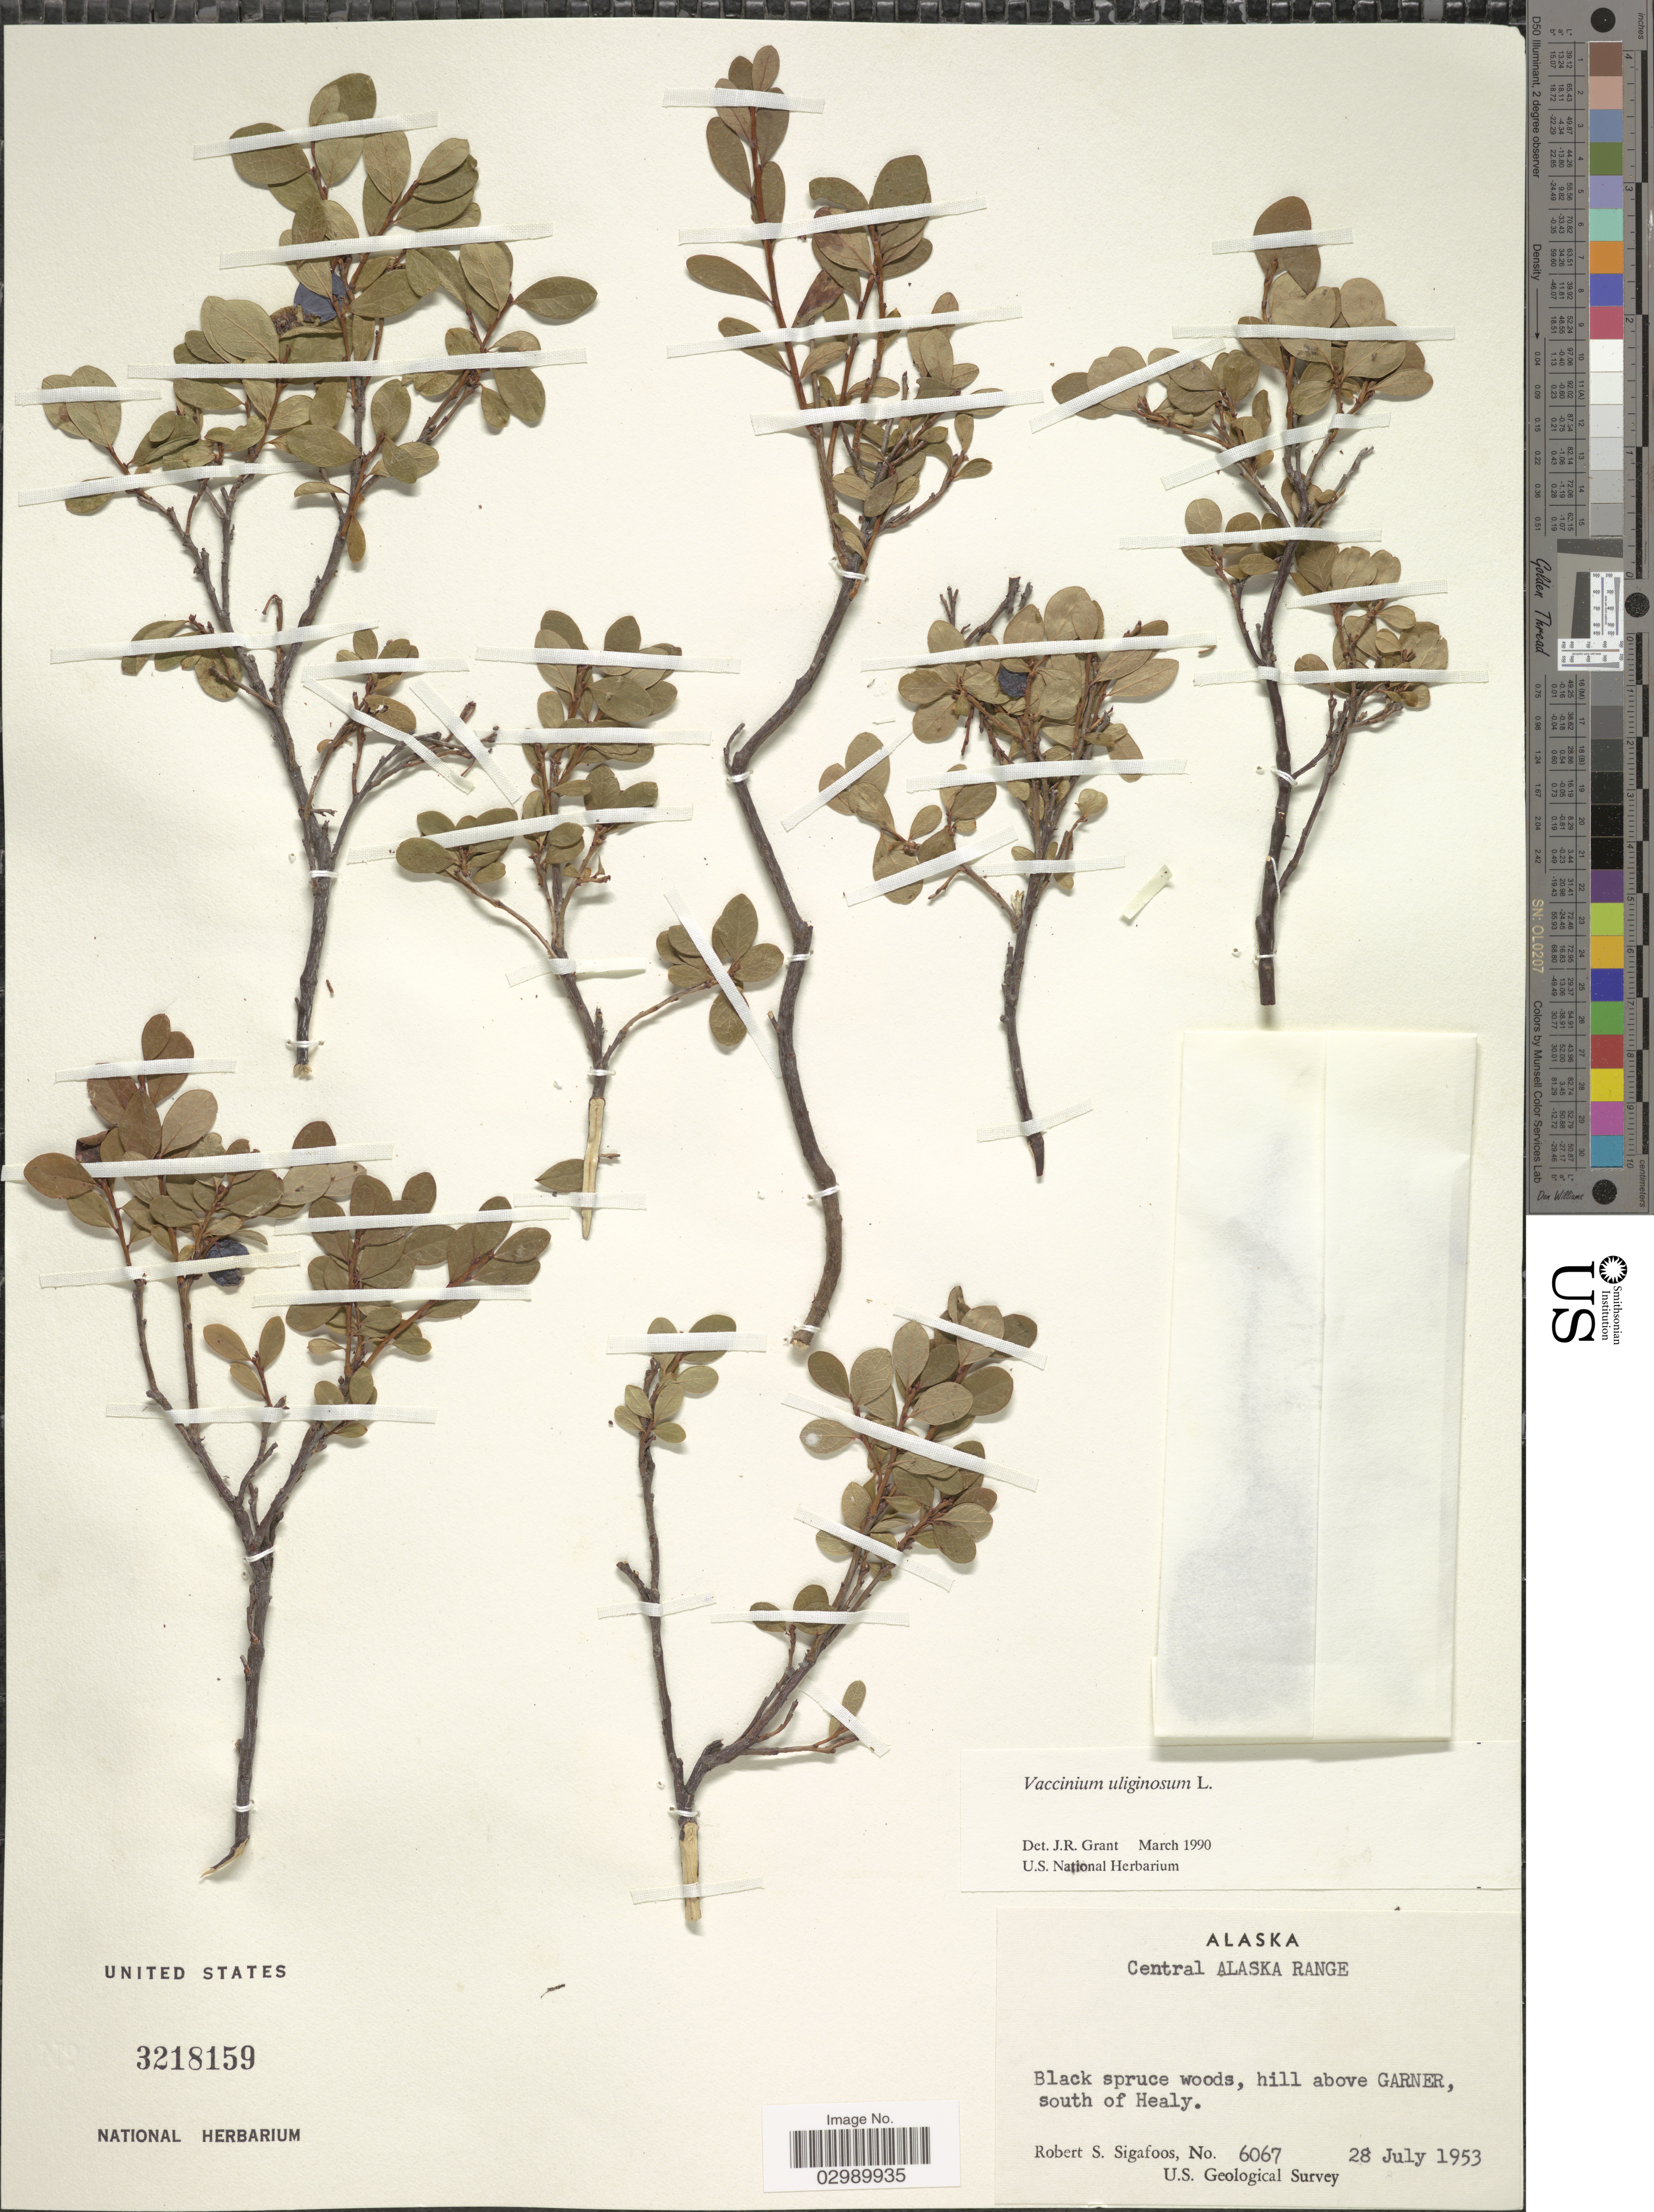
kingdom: Plantae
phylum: Tracheophyta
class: Magnoliopsida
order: Ericales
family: Ericaceae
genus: Vaccinium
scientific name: Vaccinium uliginosum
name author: L.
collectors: R. Sigafoos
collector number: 6067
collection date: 1953-07-28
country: United States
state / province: Alaska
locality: Central Alaska Range, Black spruce woods, hill above Garner, south of Healy.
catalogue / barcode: US 3218159